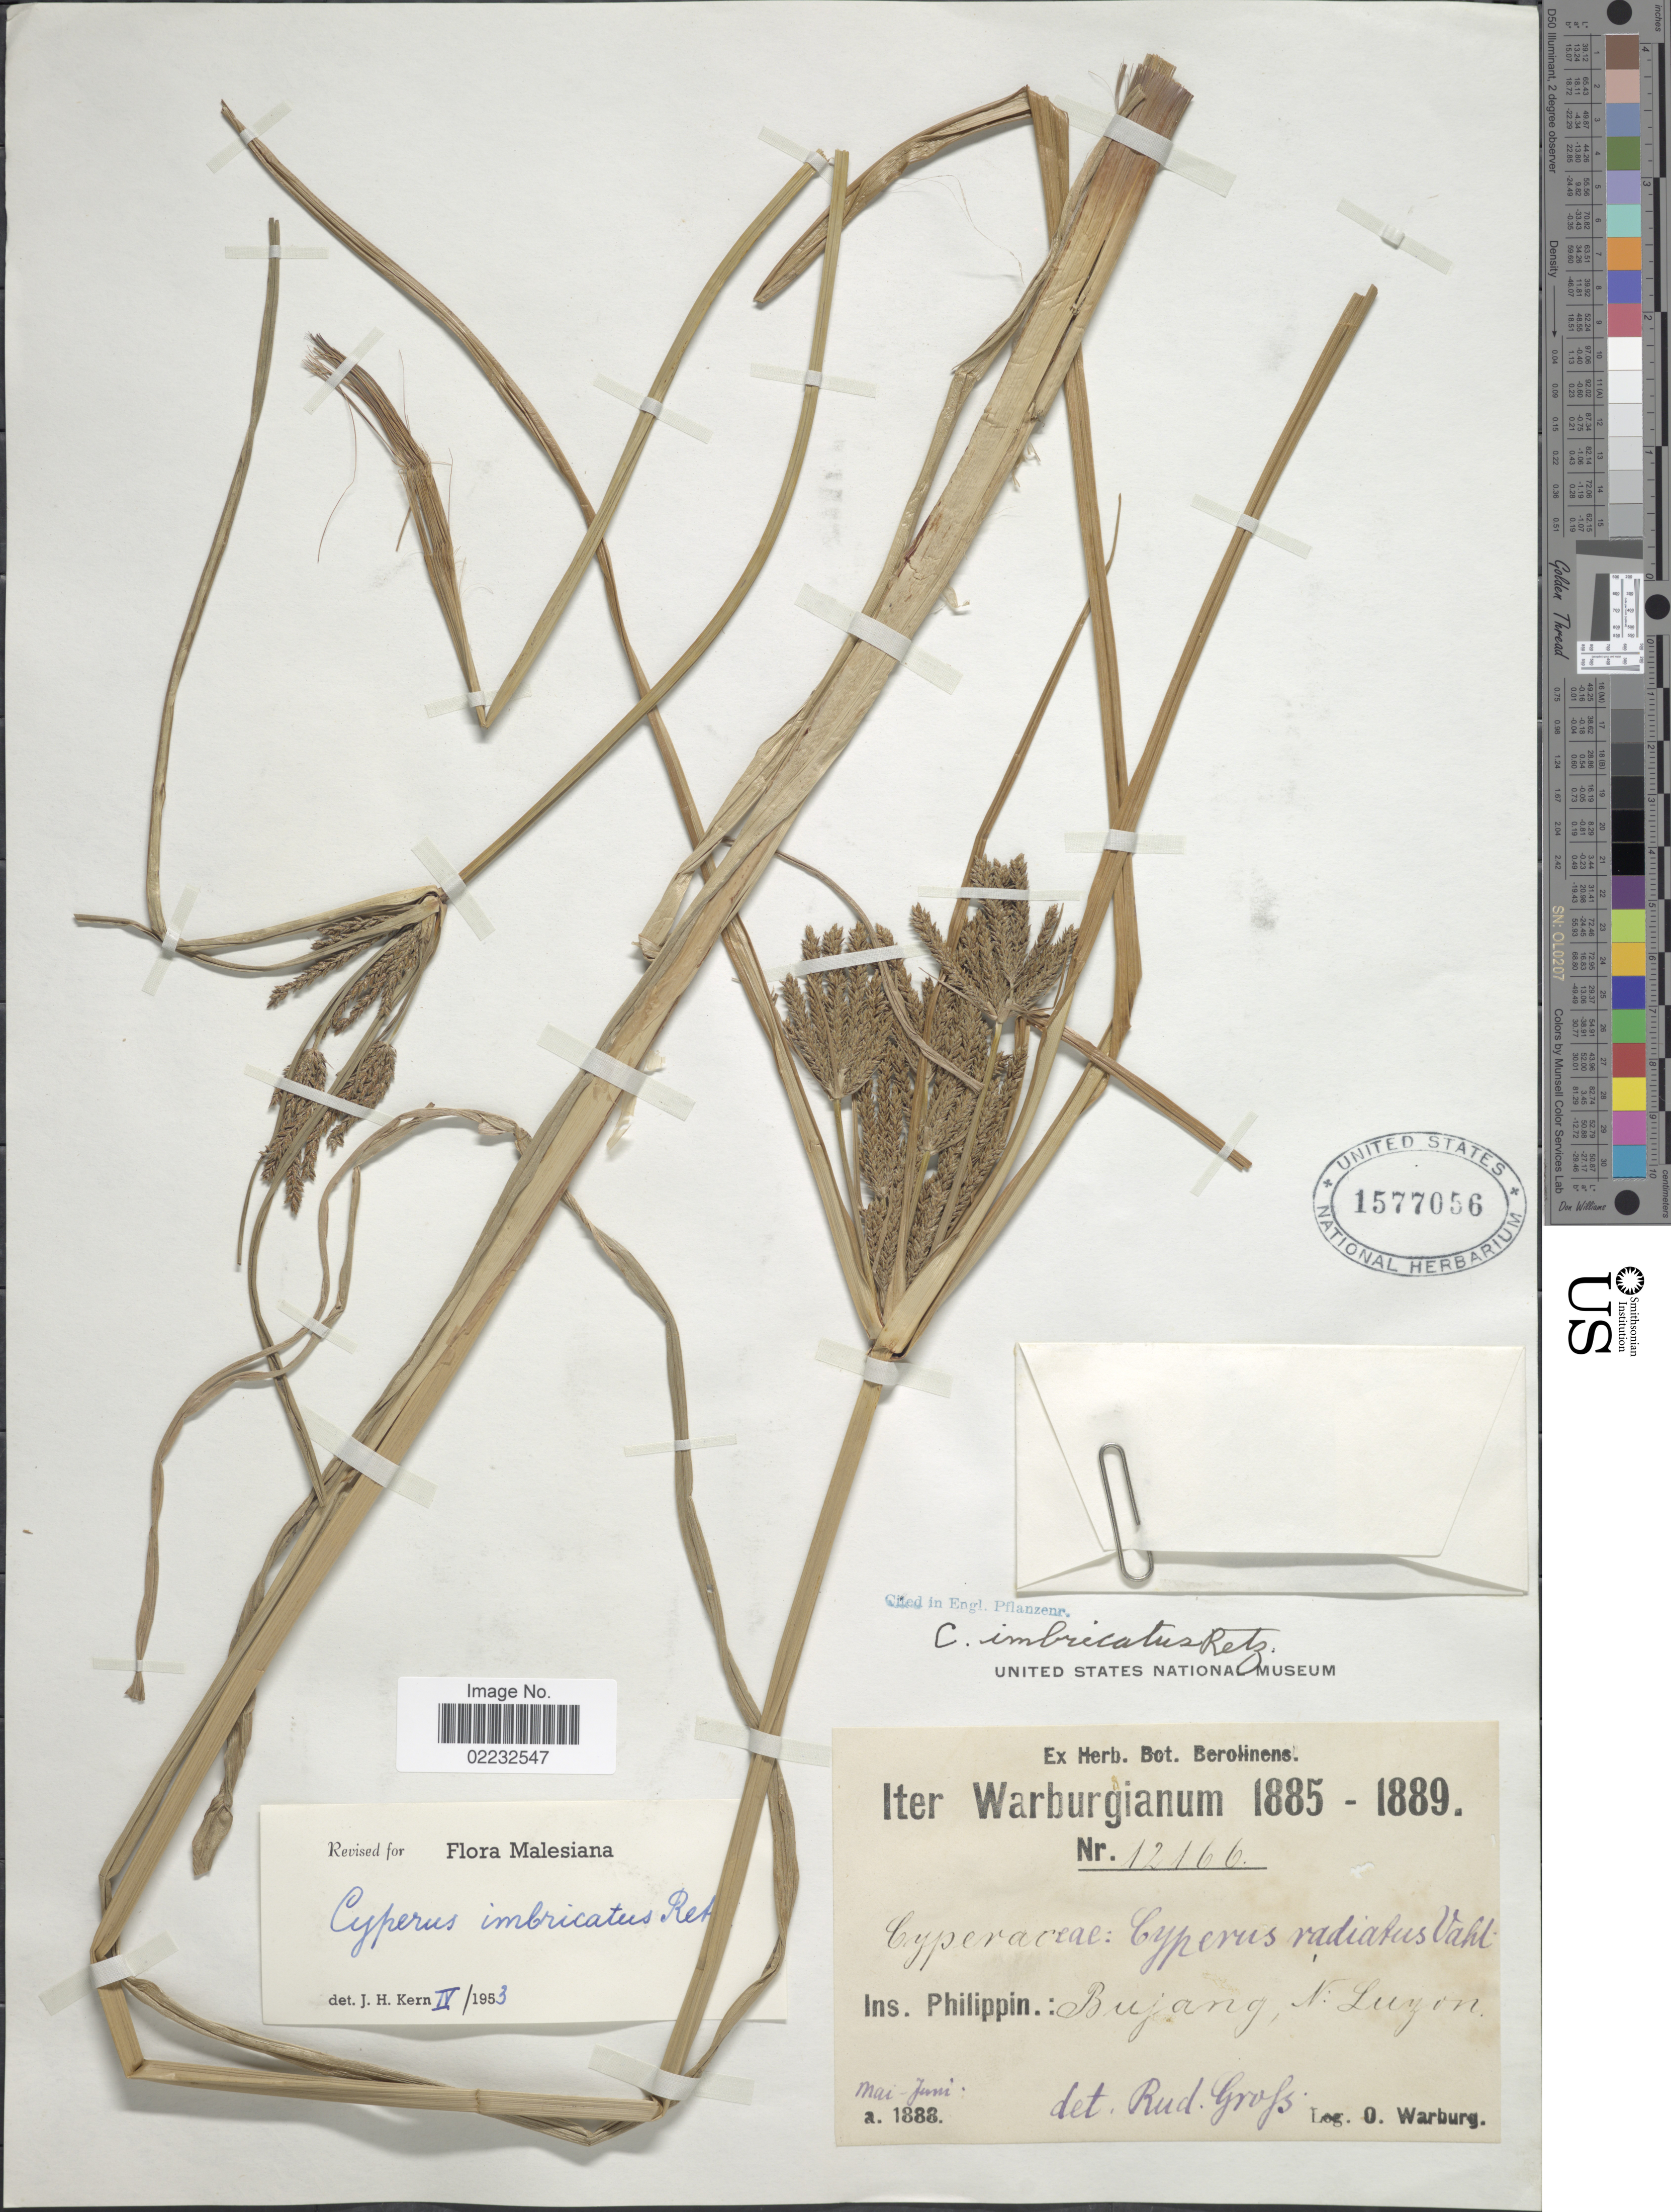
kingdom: Plantae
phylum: Tracheophyta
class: Liliopsida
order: Poales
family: Cyperaceae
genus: Cyperus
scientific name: Cyperus imbricatus Retz.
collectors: O. Warburg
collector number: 12166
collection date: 1888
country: Philippines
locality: Ins. Philippin.: Bujang, N: Luzon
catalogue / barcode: US 1577056